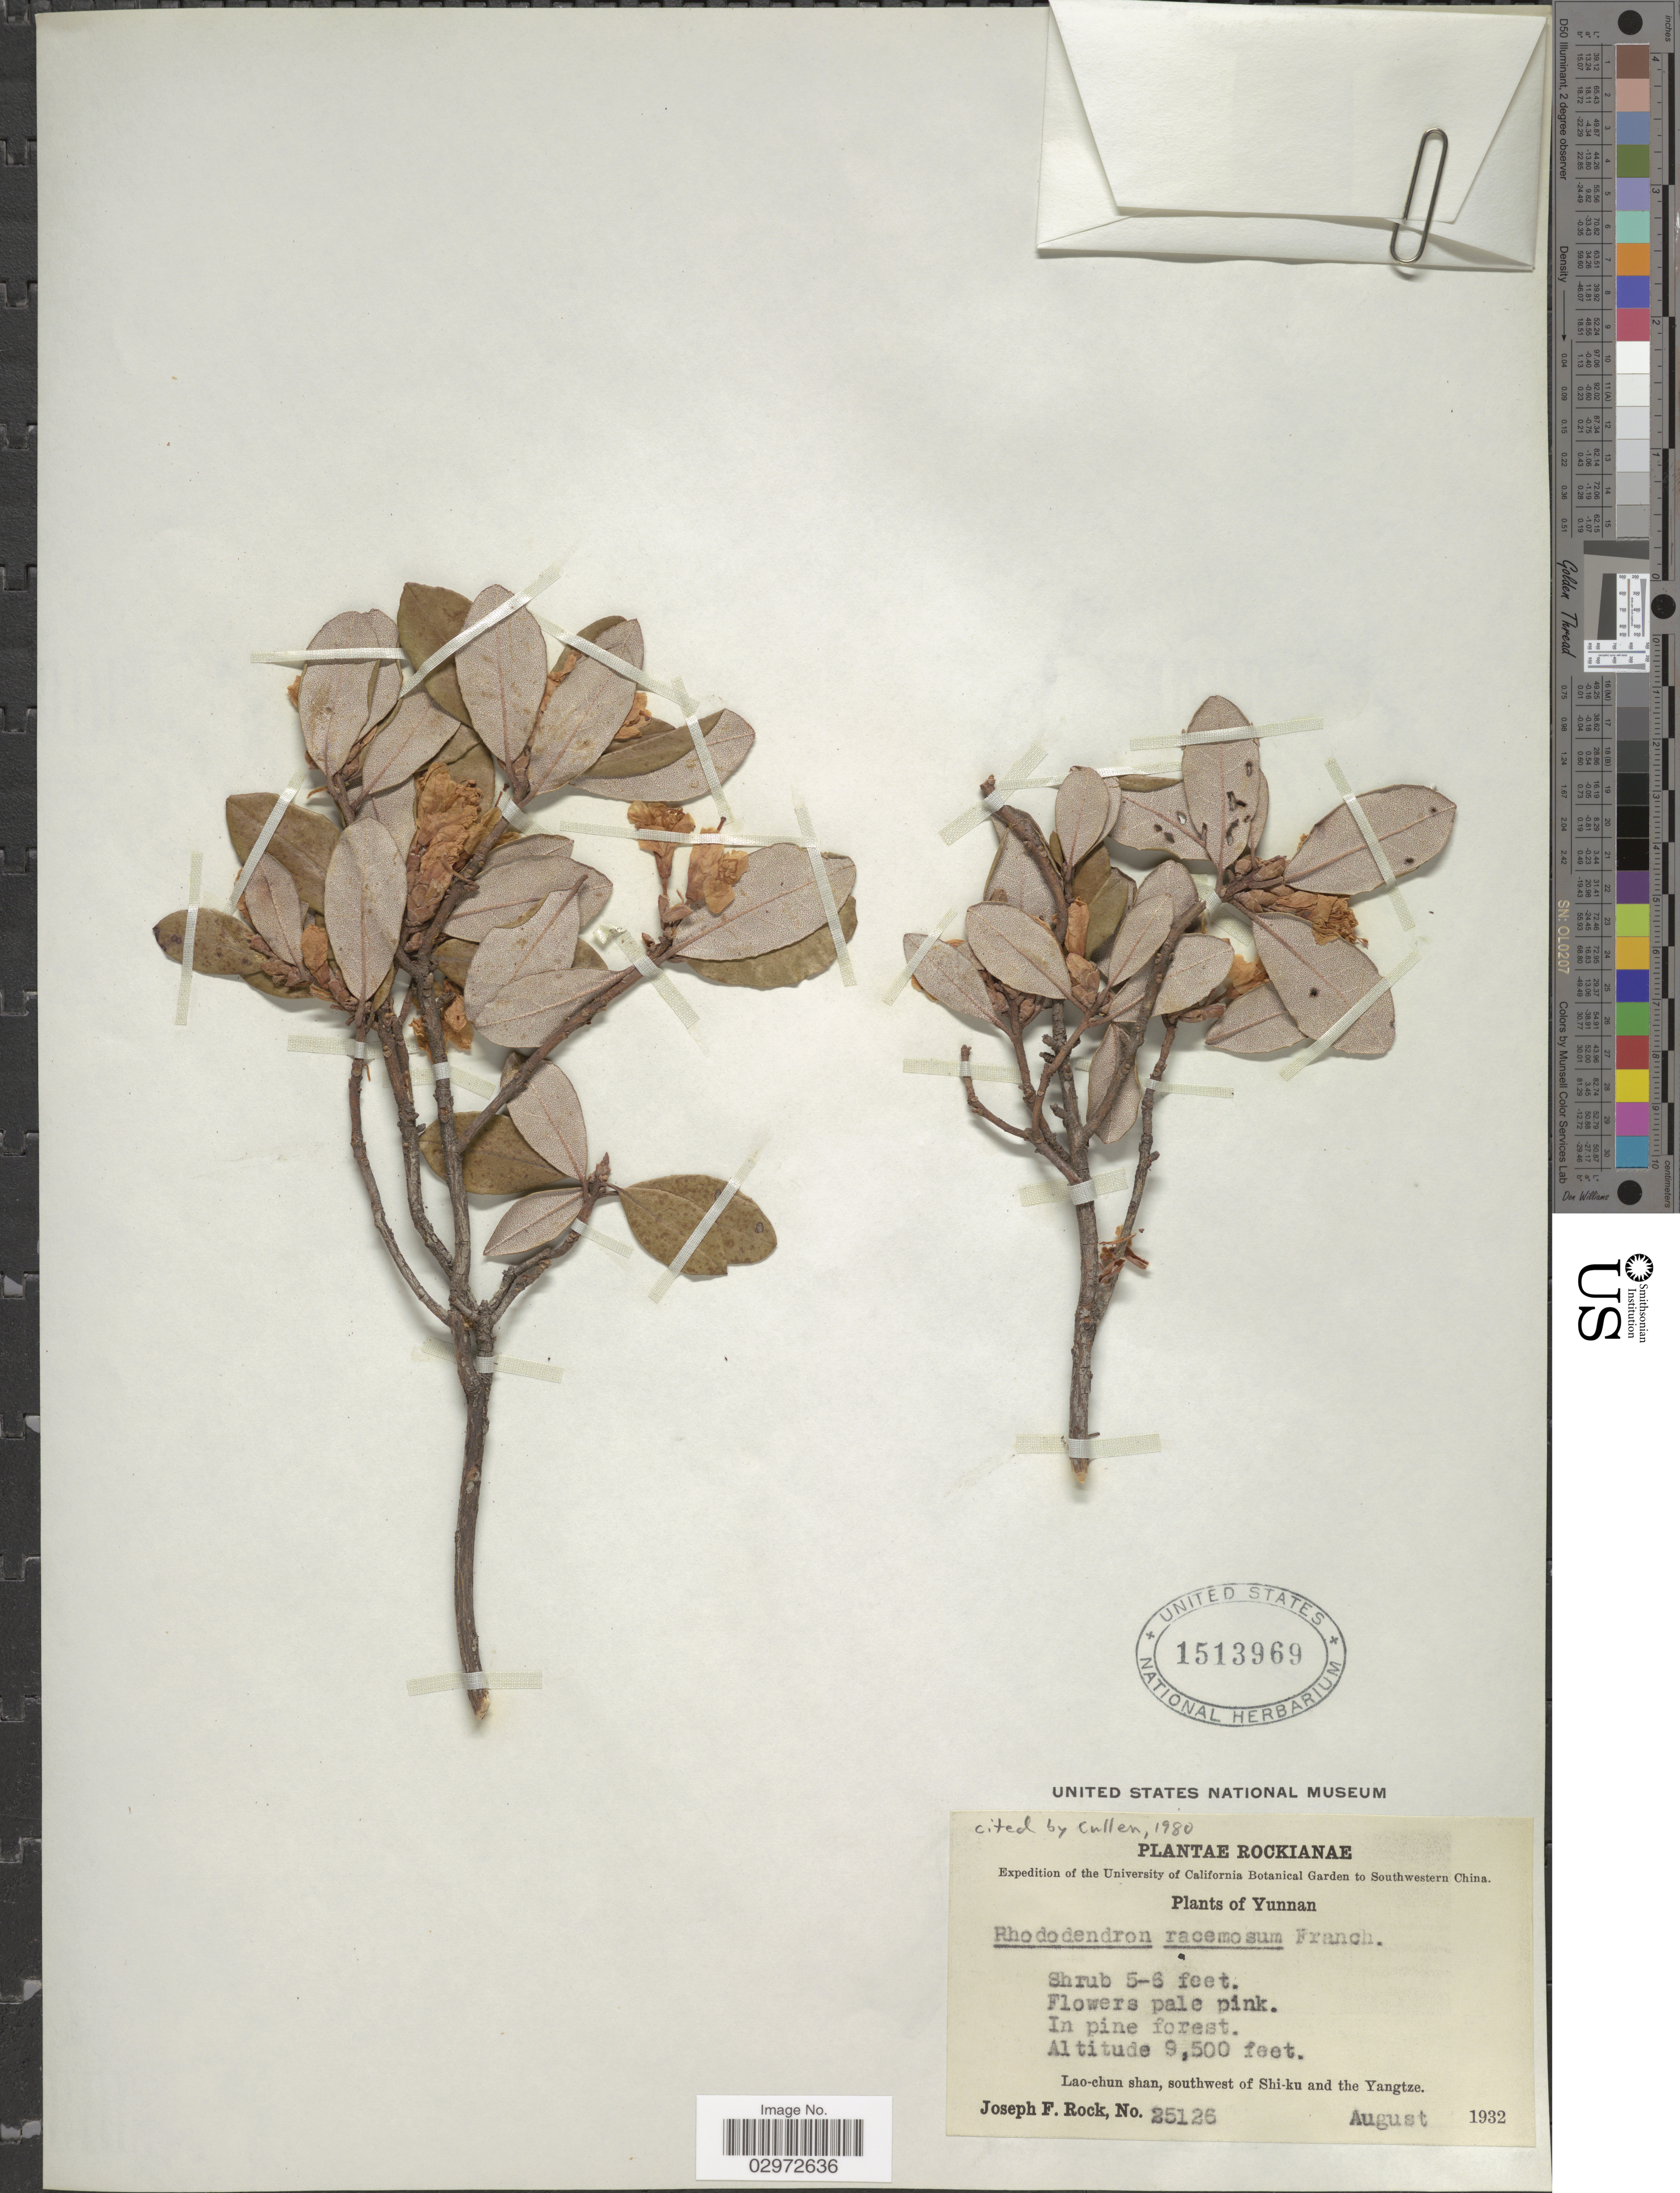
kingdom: Plantae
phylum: Tracheophyta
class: Magnoliopsida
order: Ericales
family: Ericaceae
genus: Rhododendron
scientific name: Rhododendron racemosum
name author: Franch.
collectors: J. F. Rock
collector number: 25126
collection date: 1932-08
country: China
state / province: Yunnan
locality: Lao-chun shan, southwest of Shi-ku and the Yangtze.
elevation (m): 2896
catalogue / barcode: US 1513969